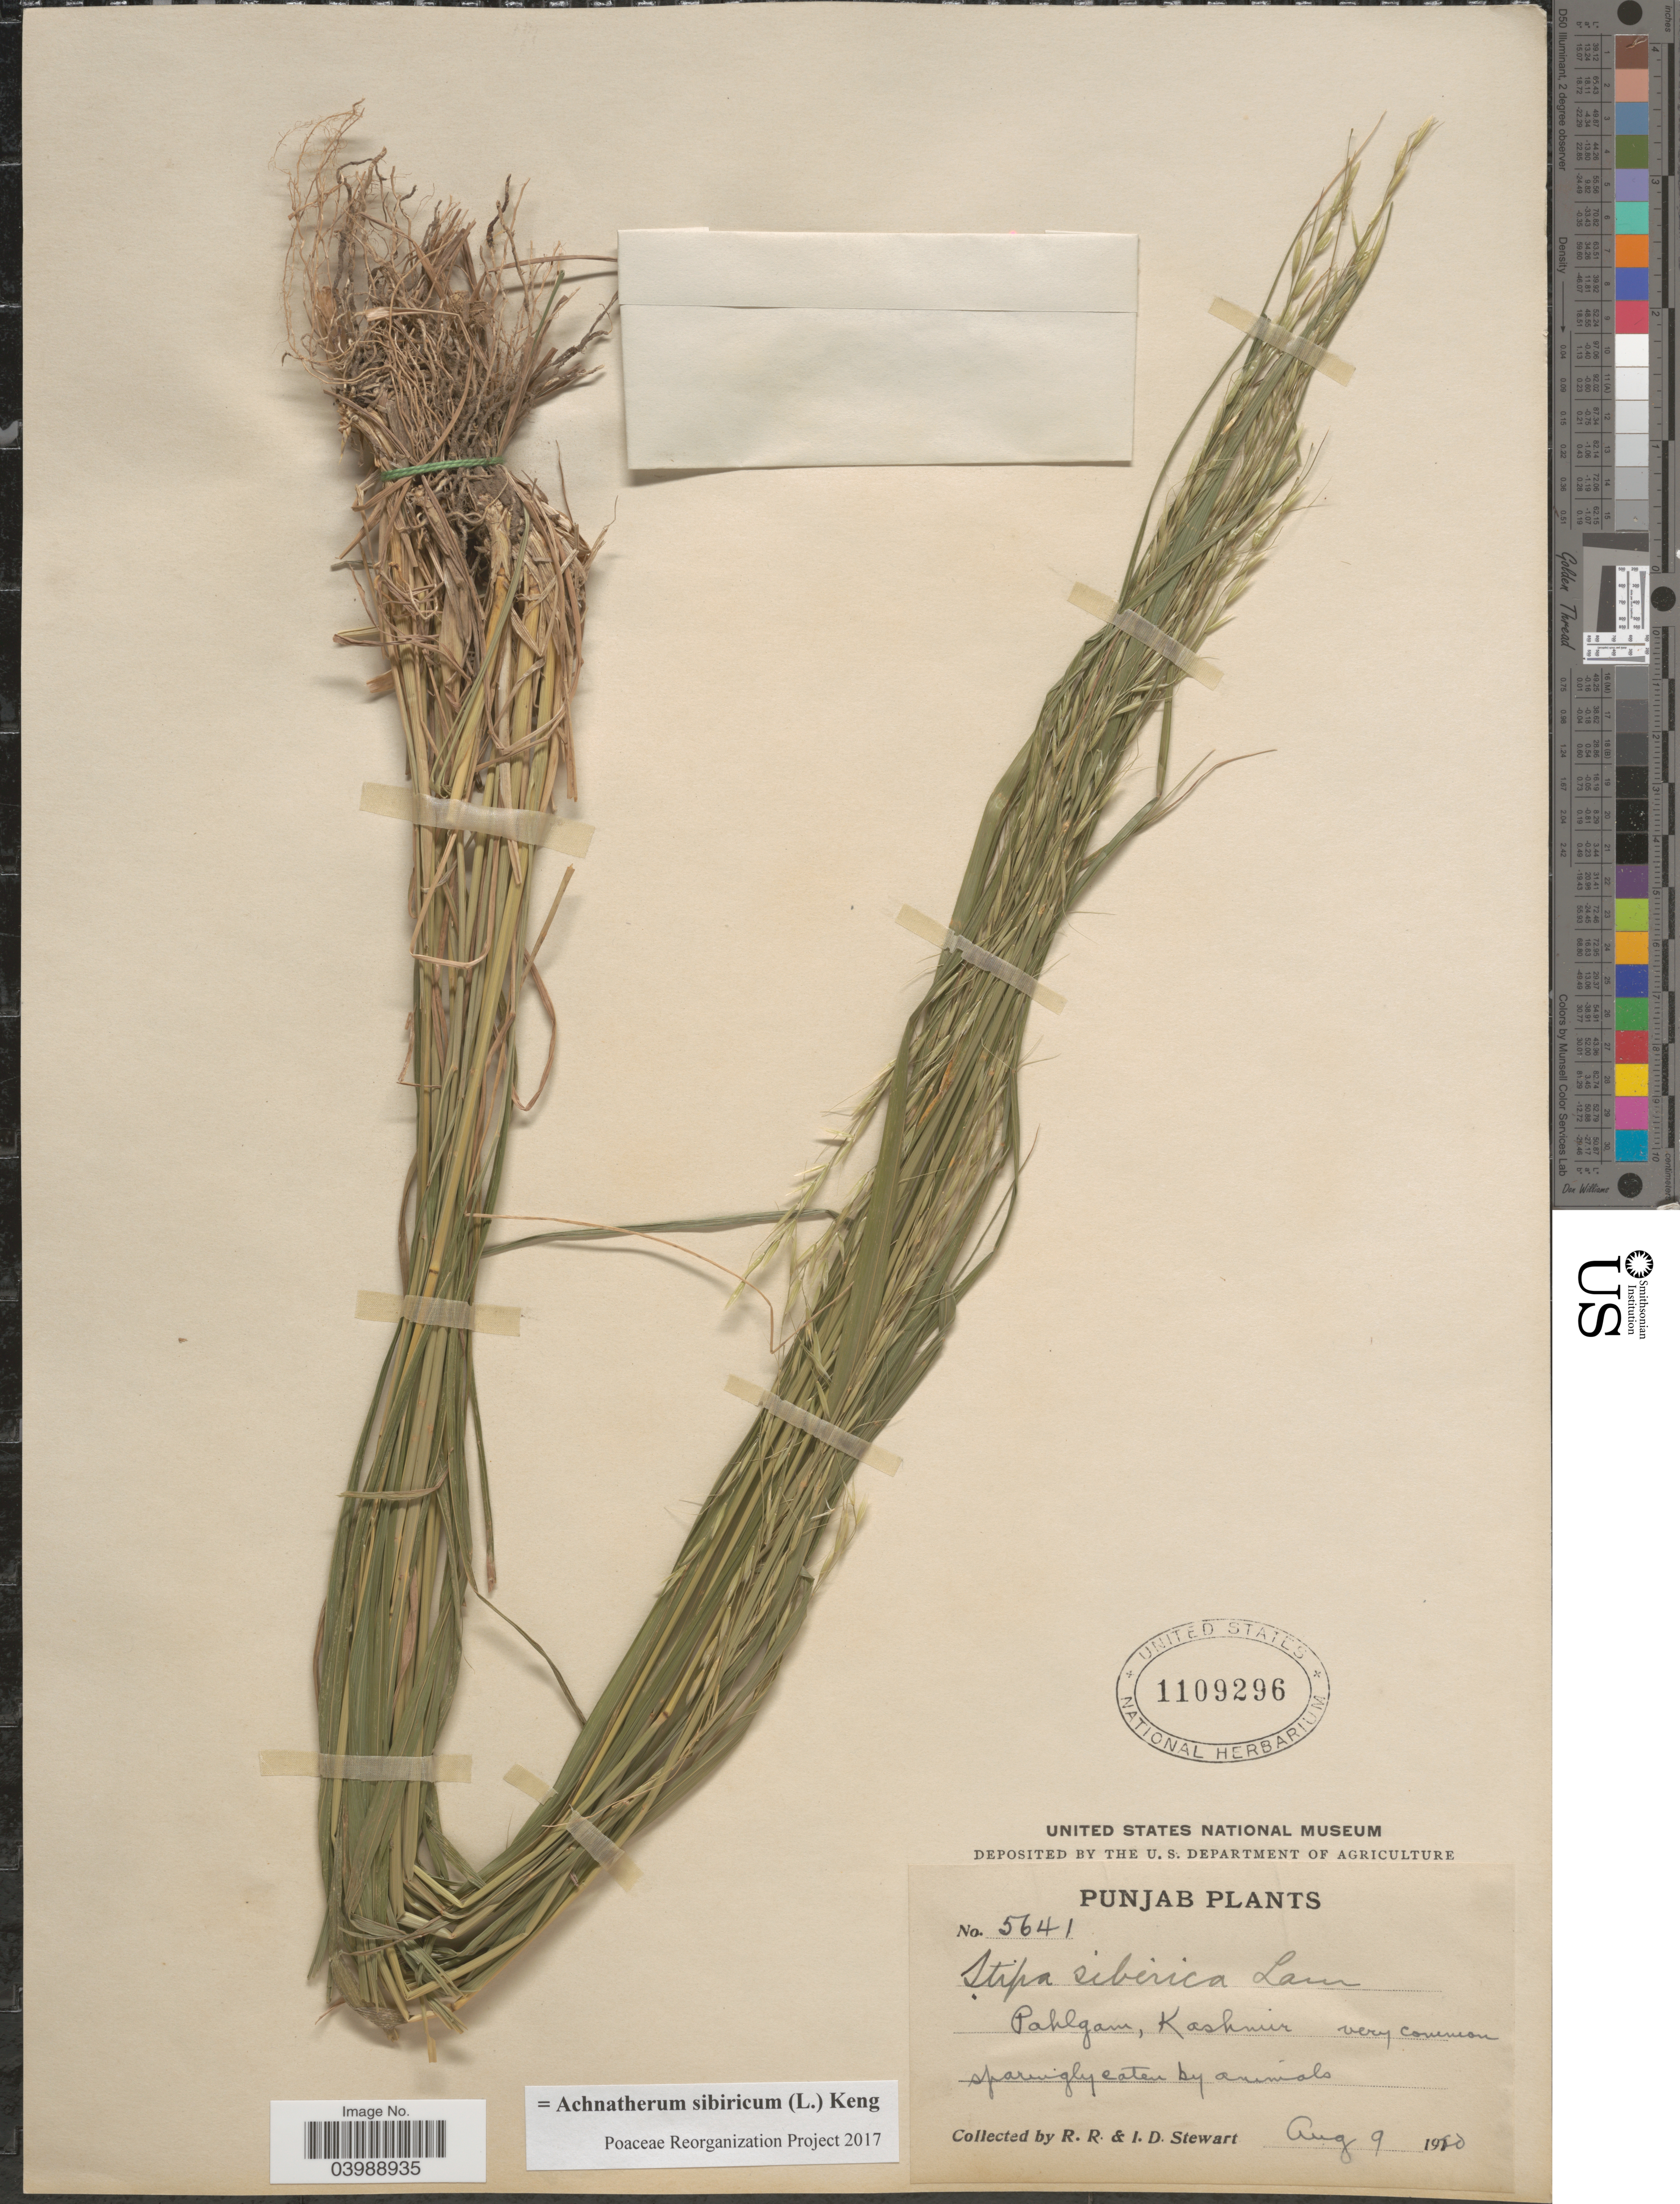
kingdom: Plantae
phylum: Tracheophyta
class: Liliopsida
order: Poales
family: Poaceae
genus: Achnatherum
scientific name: Achnatherum sibiricum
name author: (L.) Keng ex Tzvelev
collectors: R. Stewart & I. Stewart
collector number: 5641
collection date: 1980-08-09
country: India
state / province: Jammu and Kashmir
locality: Pahlgam, Kashmir.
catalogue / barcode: US 1109296